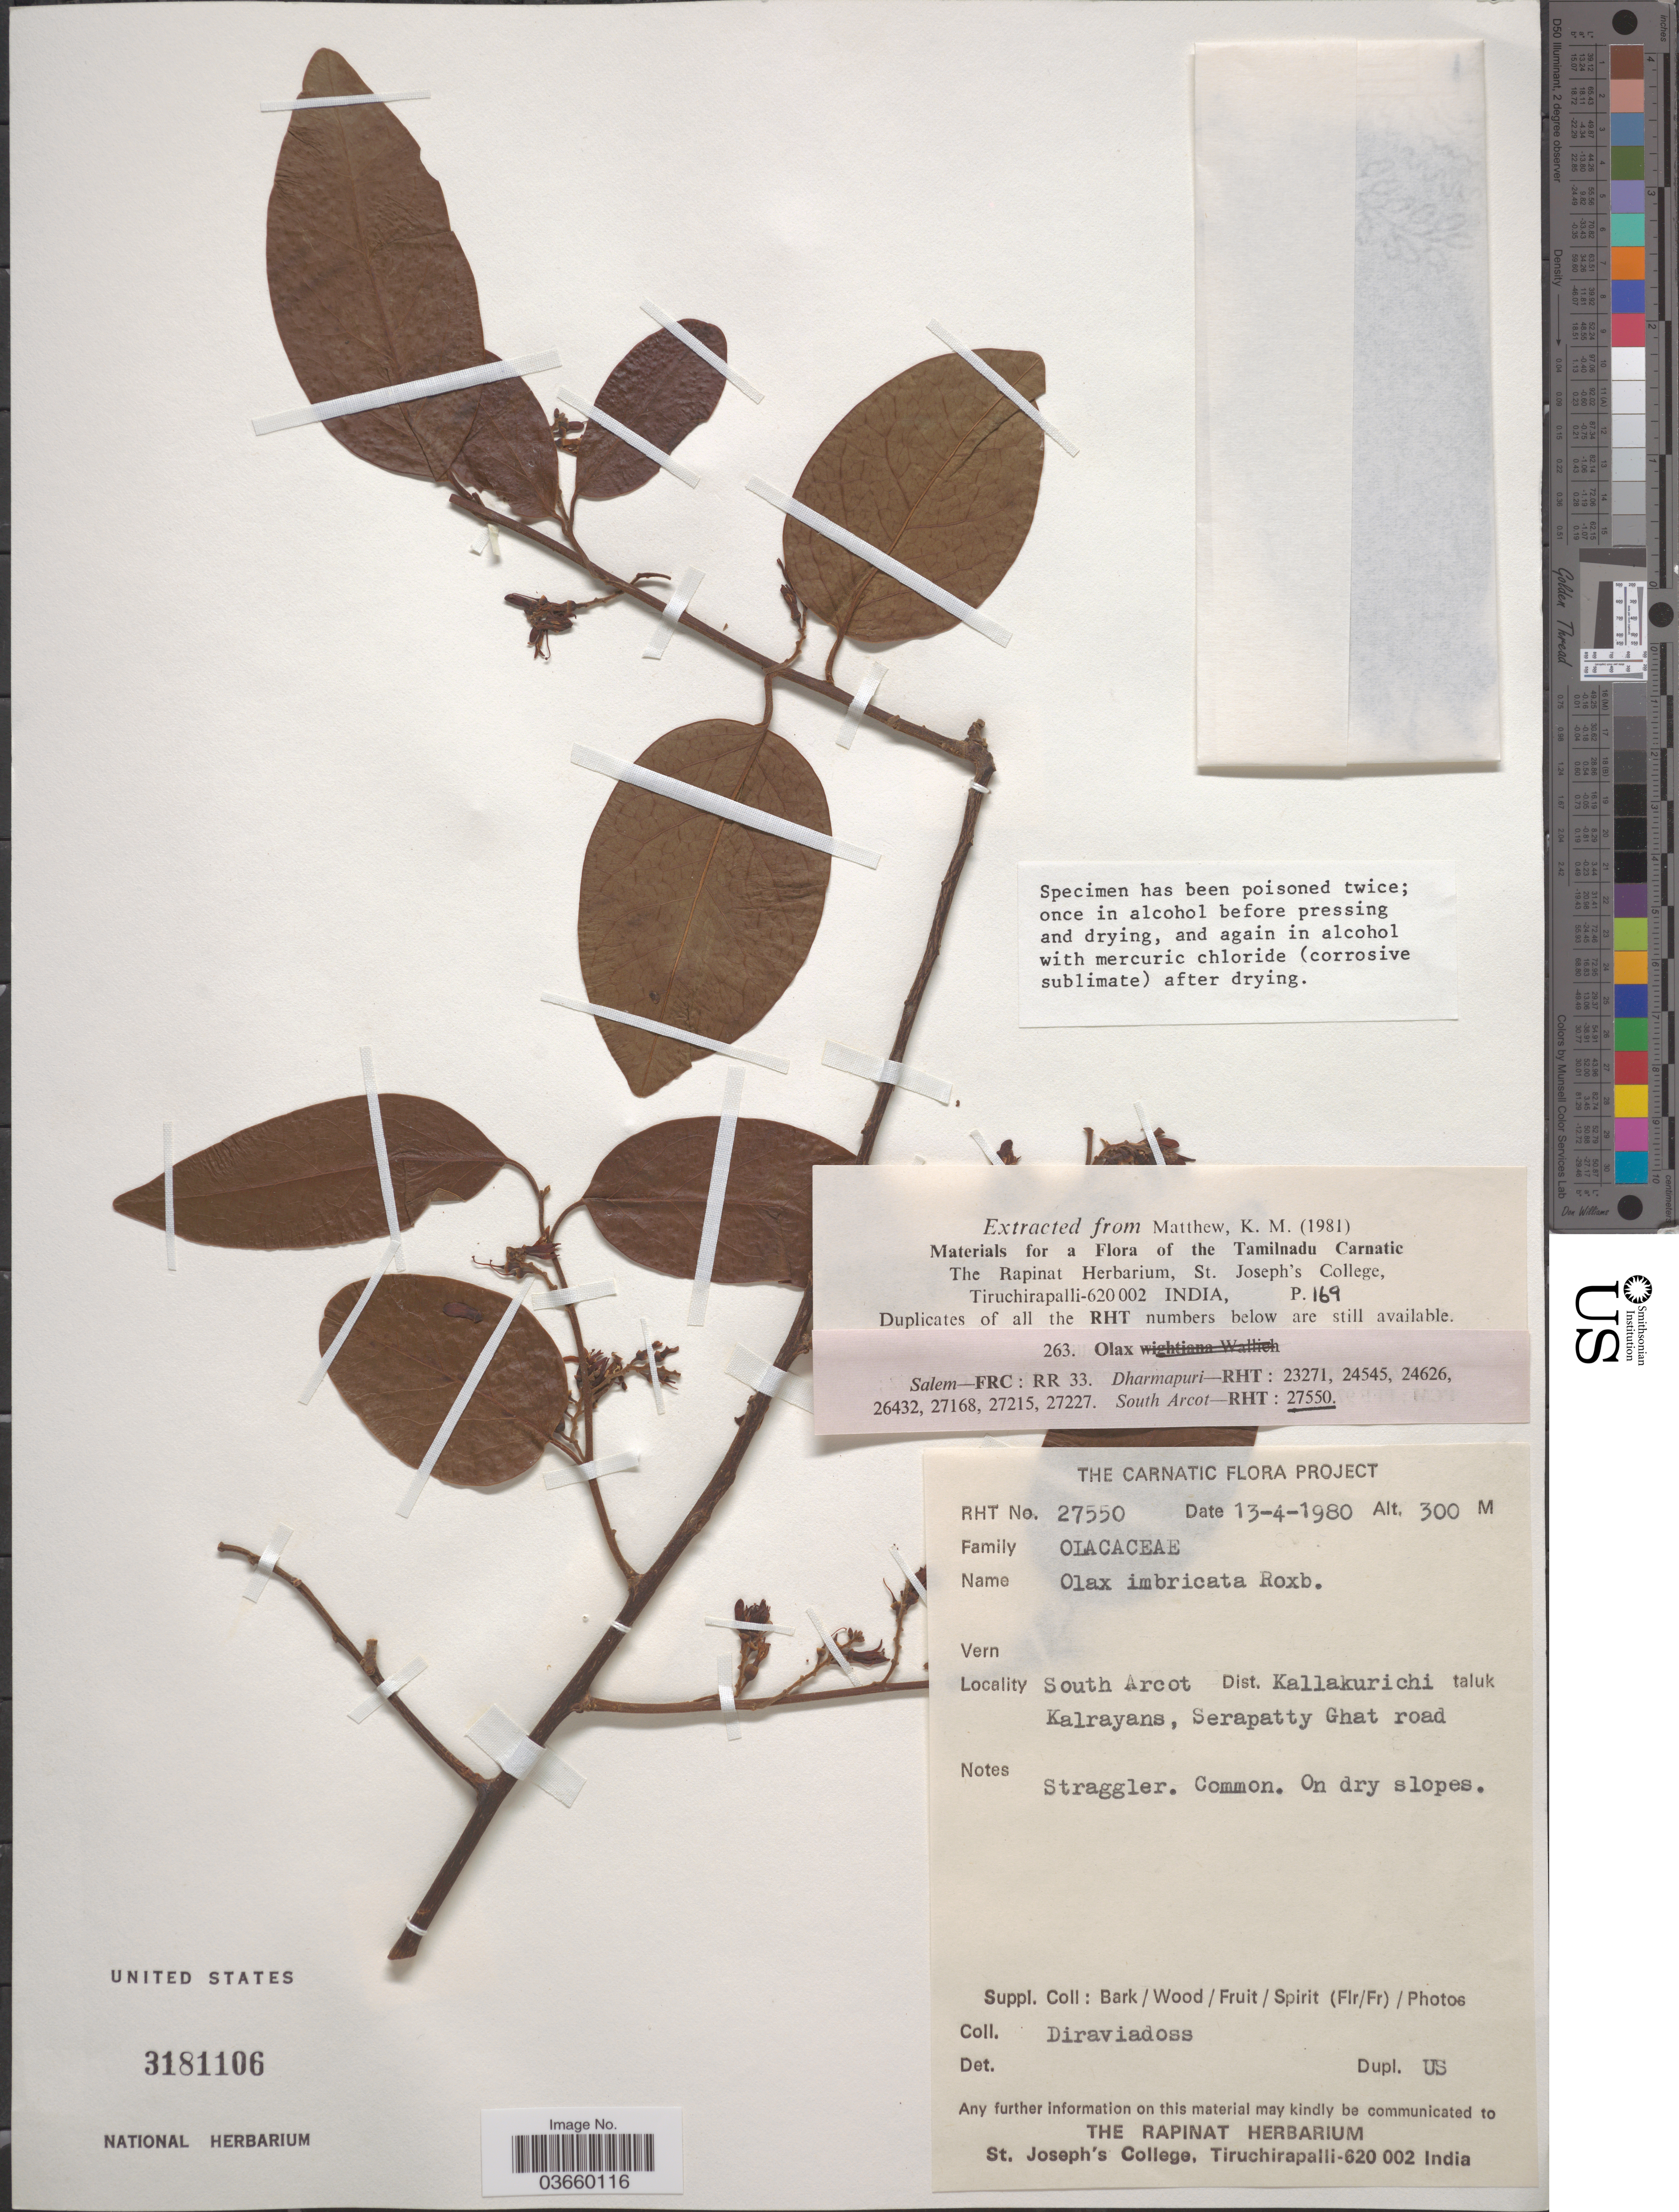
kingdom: Plantae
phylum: Tracheophyta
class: Magnoliopsida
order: Santalales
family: Olacaceae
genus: Olax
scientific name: Olax imbricata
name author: Roxb.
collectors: Diraviadoss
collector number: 27550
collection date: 1980-04-13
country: India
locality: South Arcot. Dist. Kallakurichi taluk Kalrayans, Serapatty Ghat road.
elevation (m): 300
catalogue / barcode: US 3181106